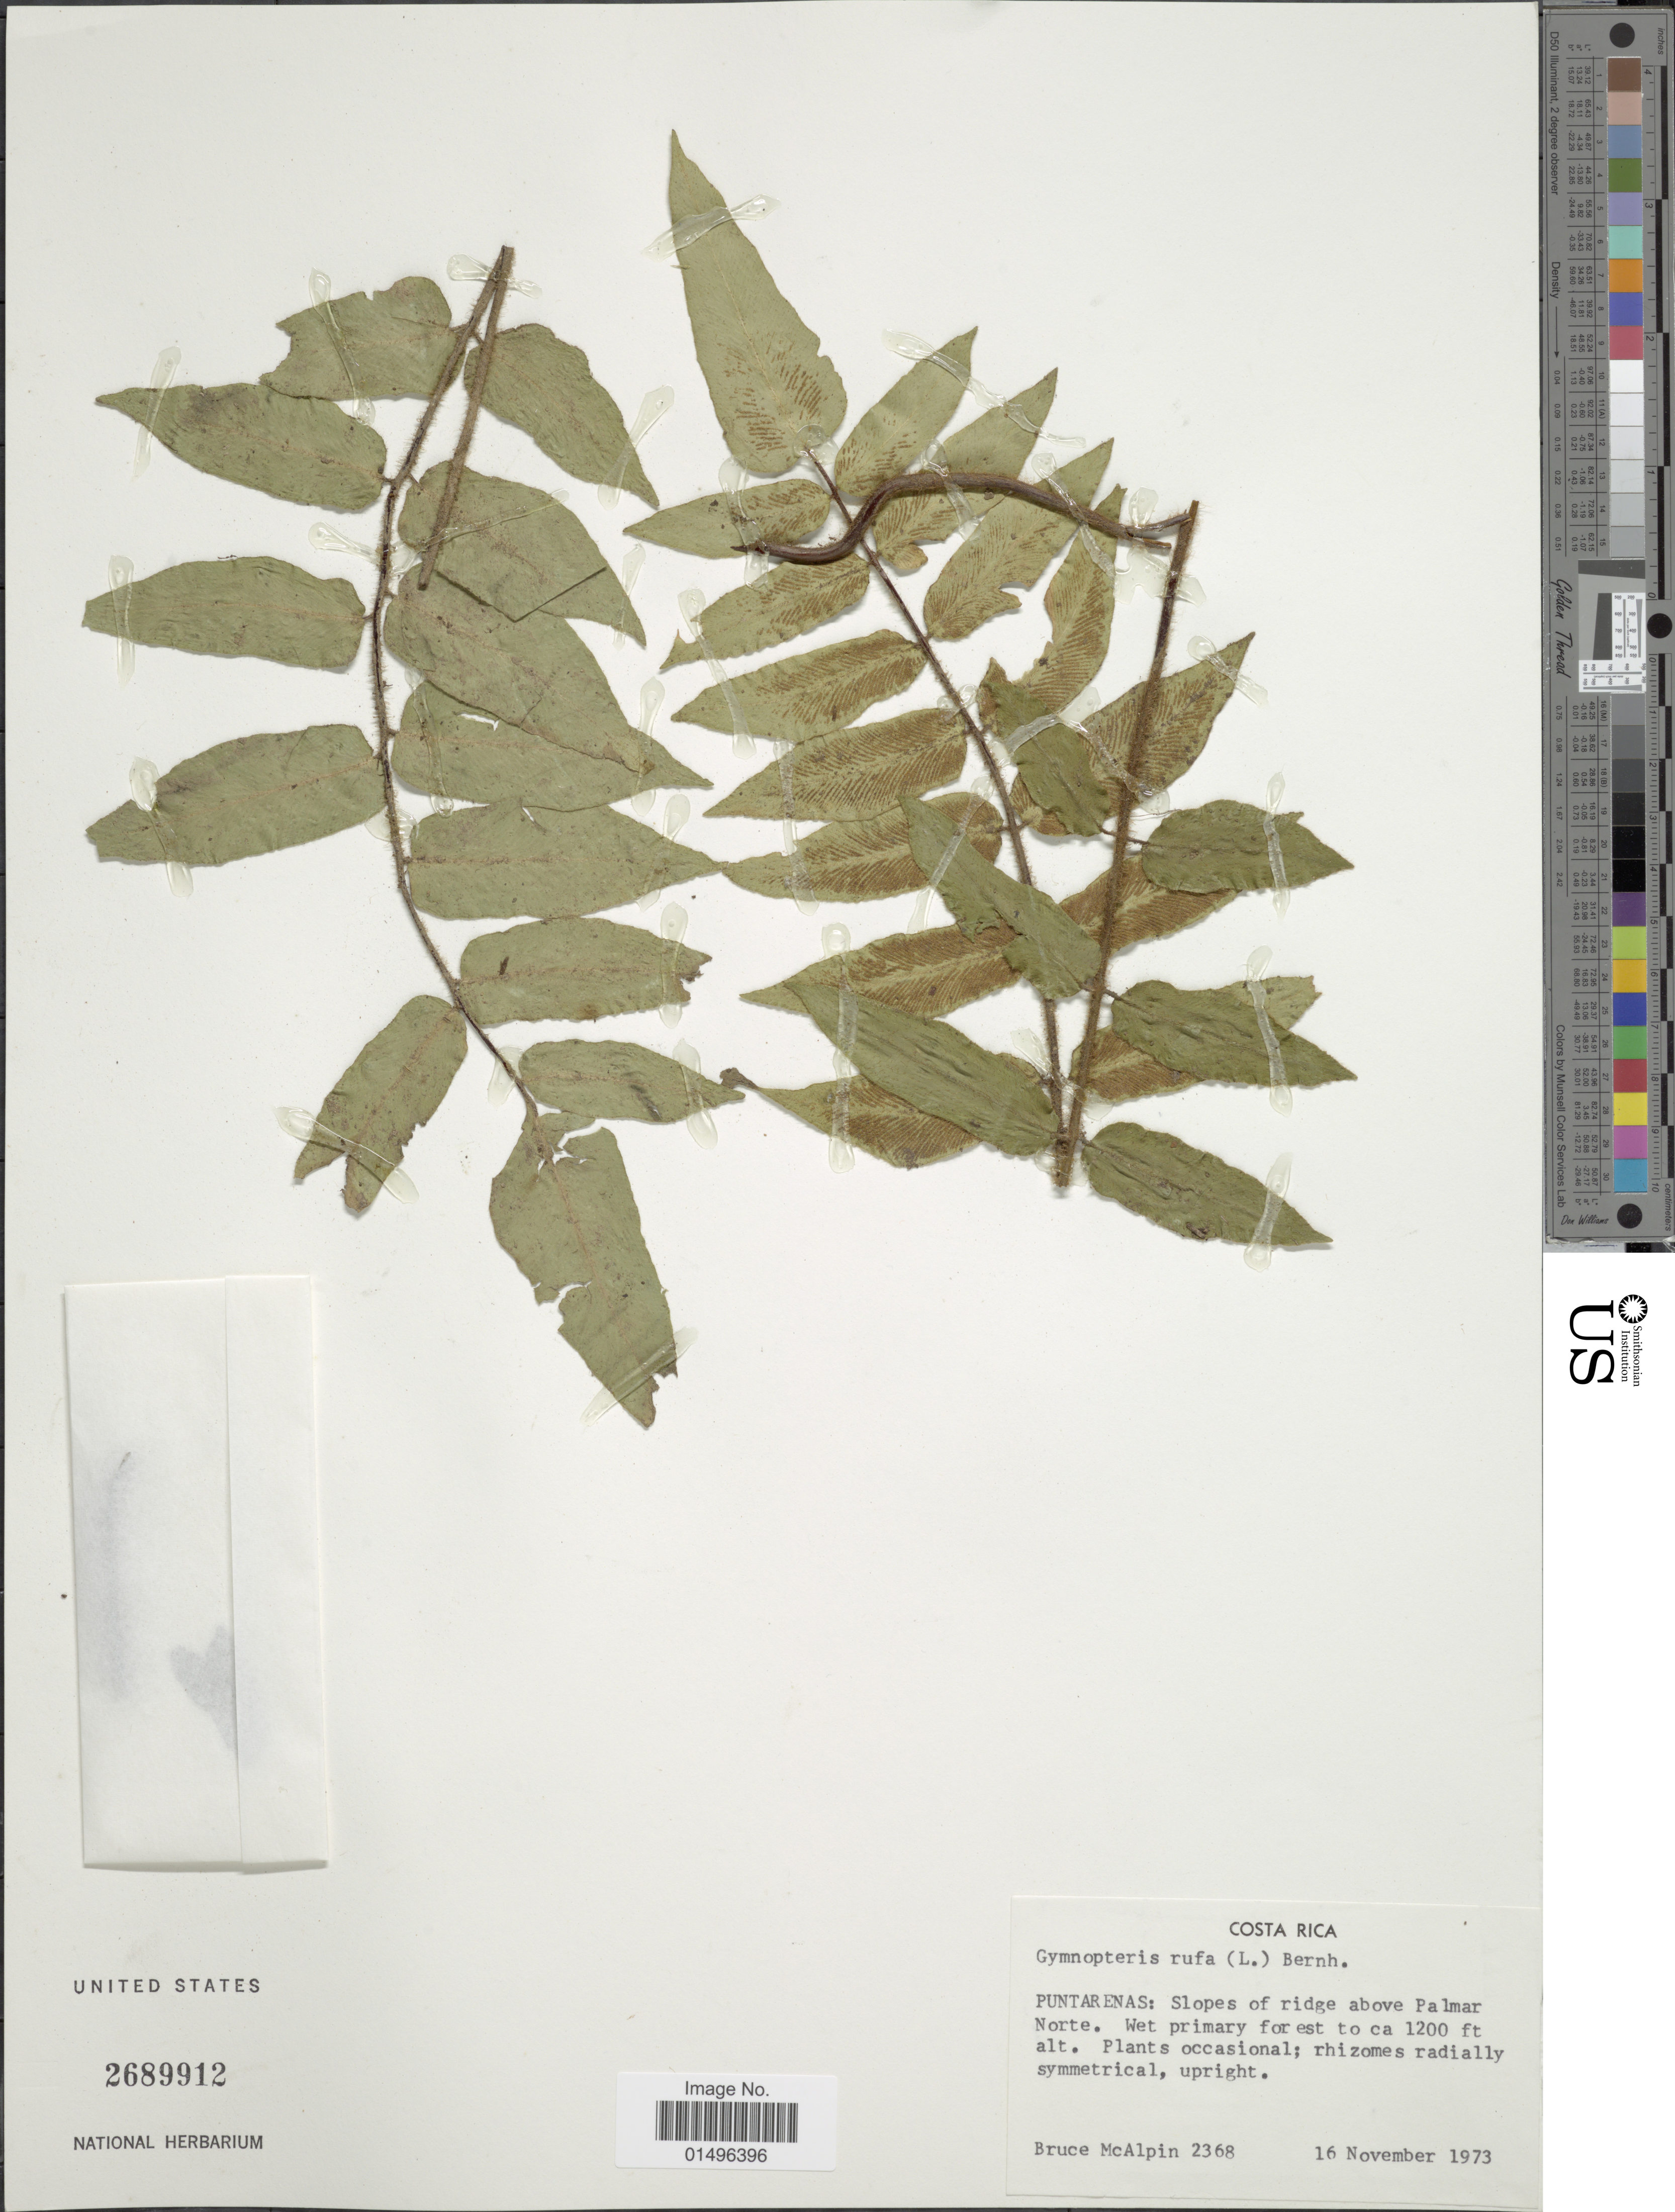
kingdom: Plantae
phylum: Tracheophyta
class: Polypodiopsida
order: Polypodiales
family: Pteridaceae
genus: Hemionitis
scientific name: Hemionitis rufa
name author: (L.) Sw.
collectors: B. McAlpin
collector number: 2368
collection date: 1973-11-16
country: Costa Rica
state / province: Puntarenas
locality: Costa Rica, slopes of ridge above Palmar Norte.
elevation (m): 366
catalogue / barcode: US 2689912